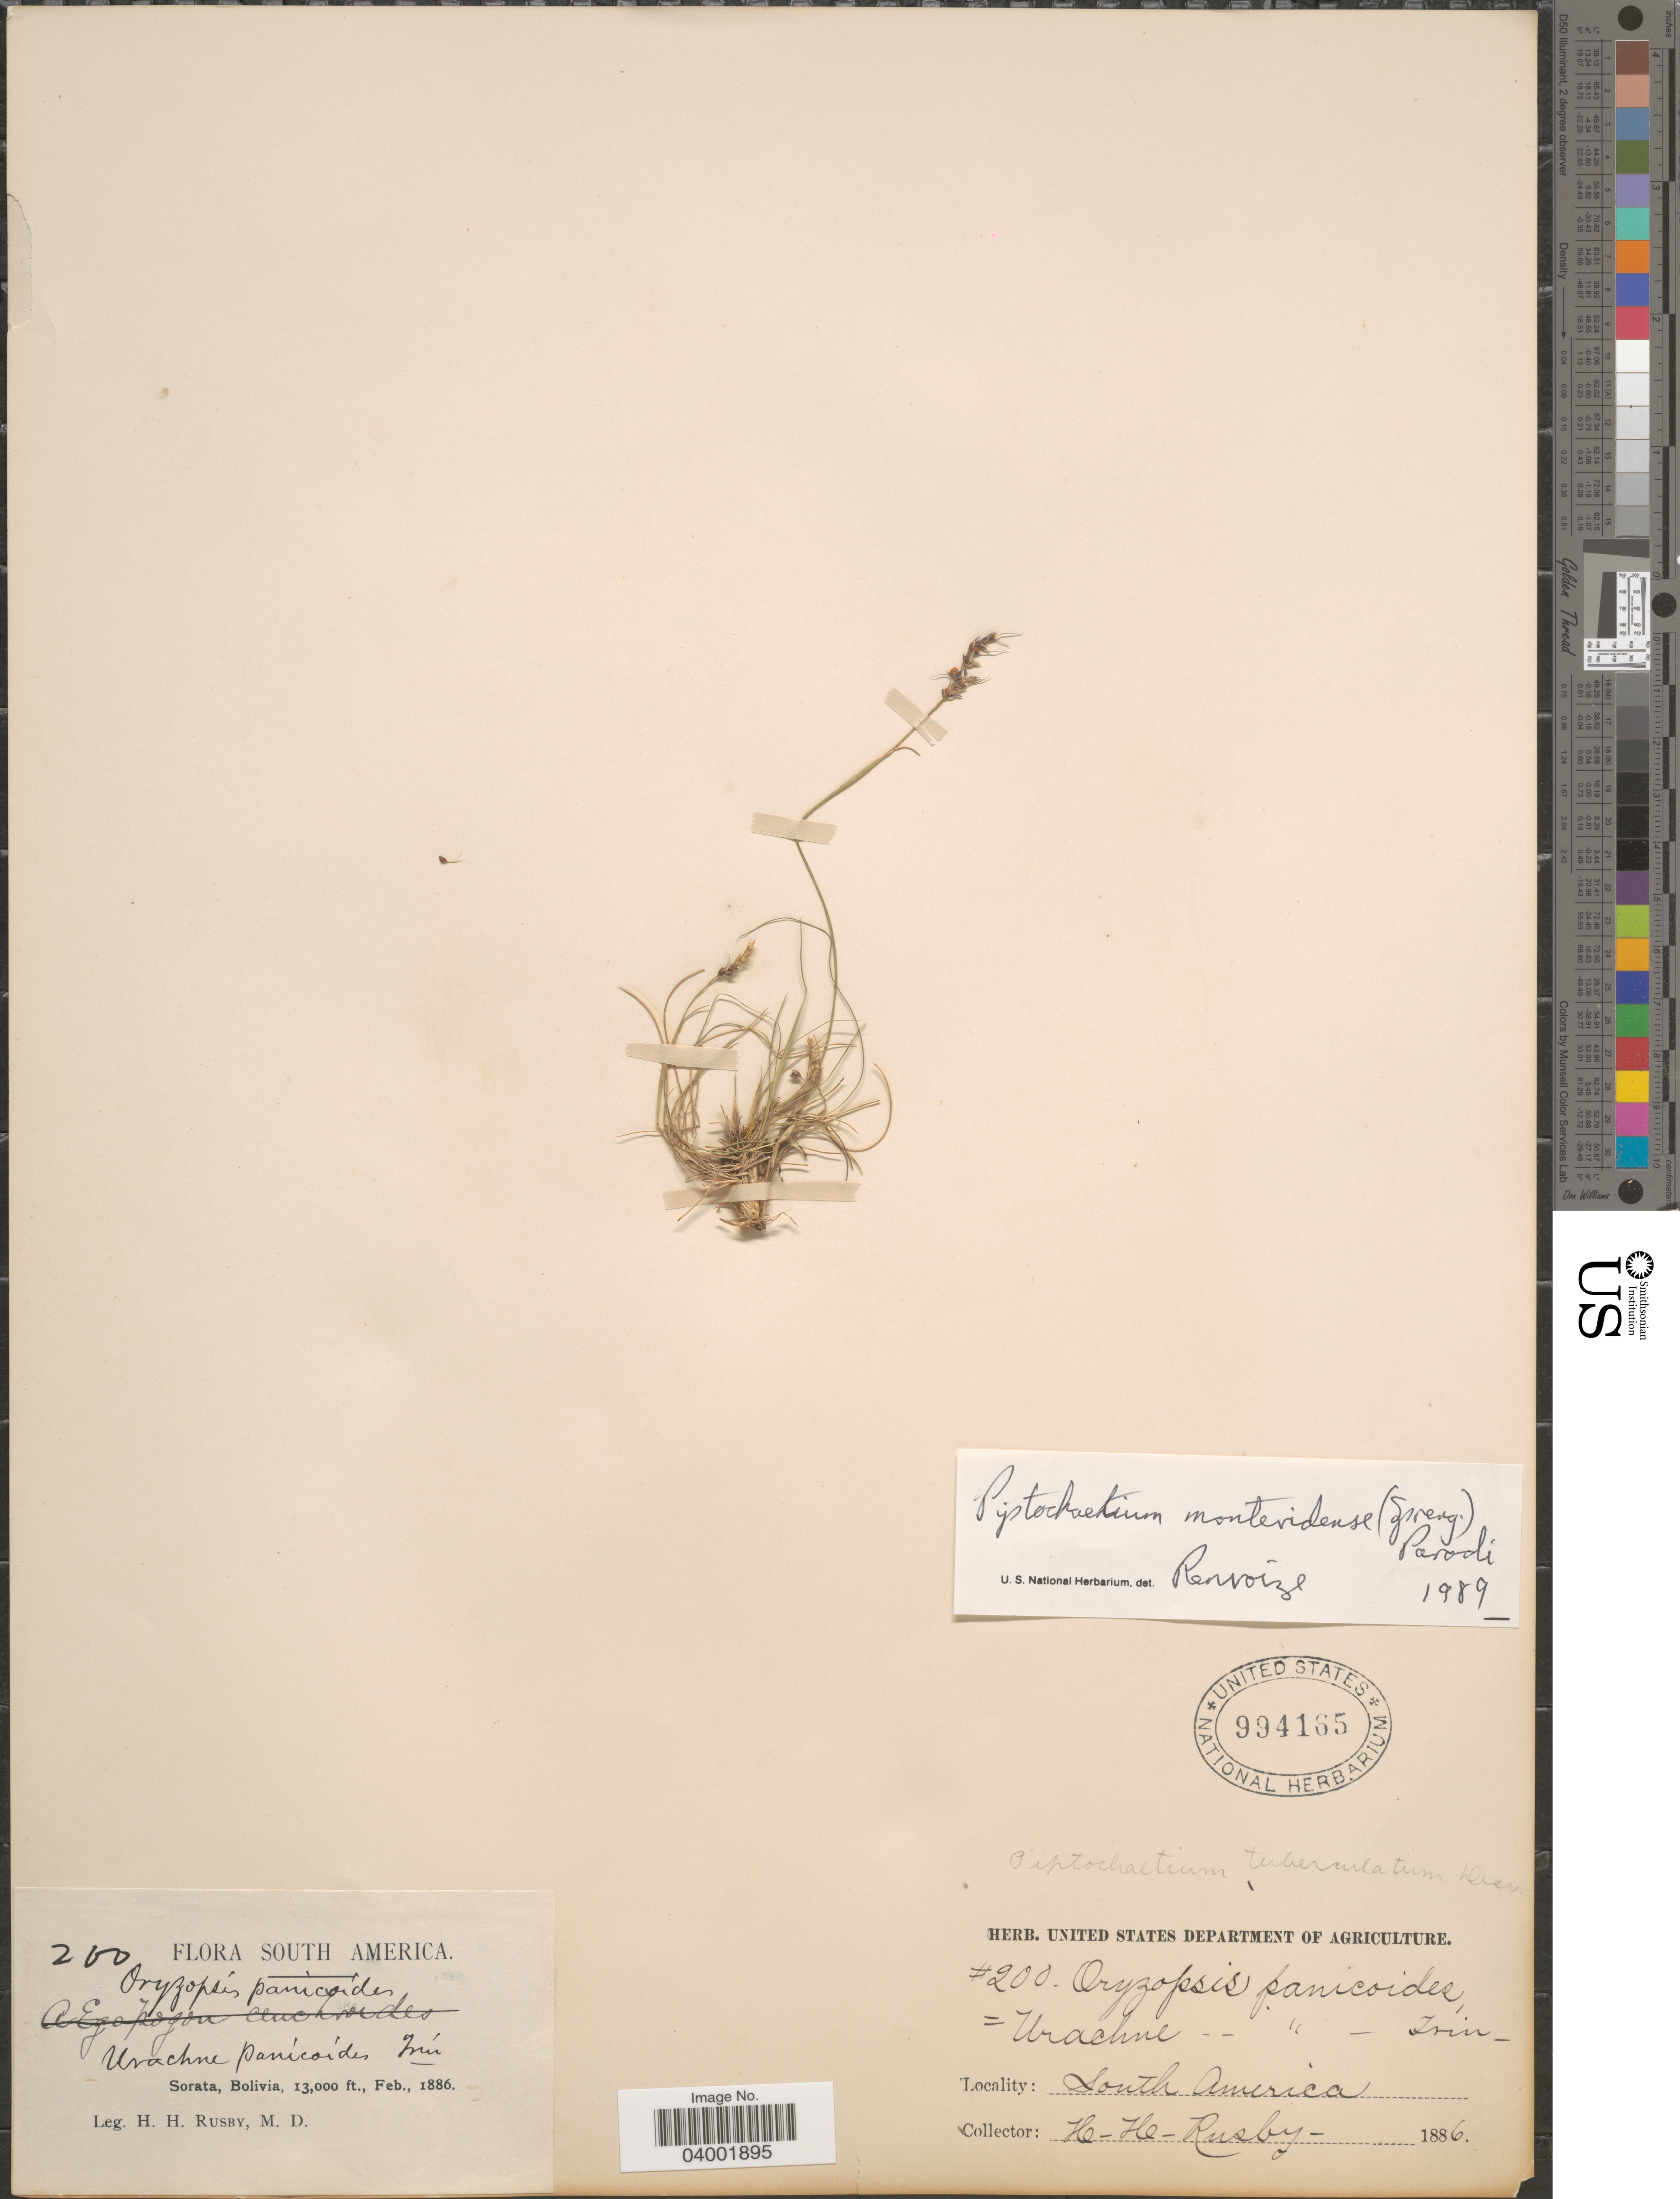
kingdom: Plantae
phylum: Tracheophyta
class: Liliopsida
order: Poales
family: Poaceae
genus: Piptochaetium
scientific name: Piptochaetium montevidense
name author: (Spreng.) Parodi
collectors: H. H. Rusby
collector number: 200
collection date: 1886-02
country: Bolivia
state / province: La Páz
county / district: Larecaja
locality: Sorata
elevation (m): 3962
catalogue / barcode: US 994165